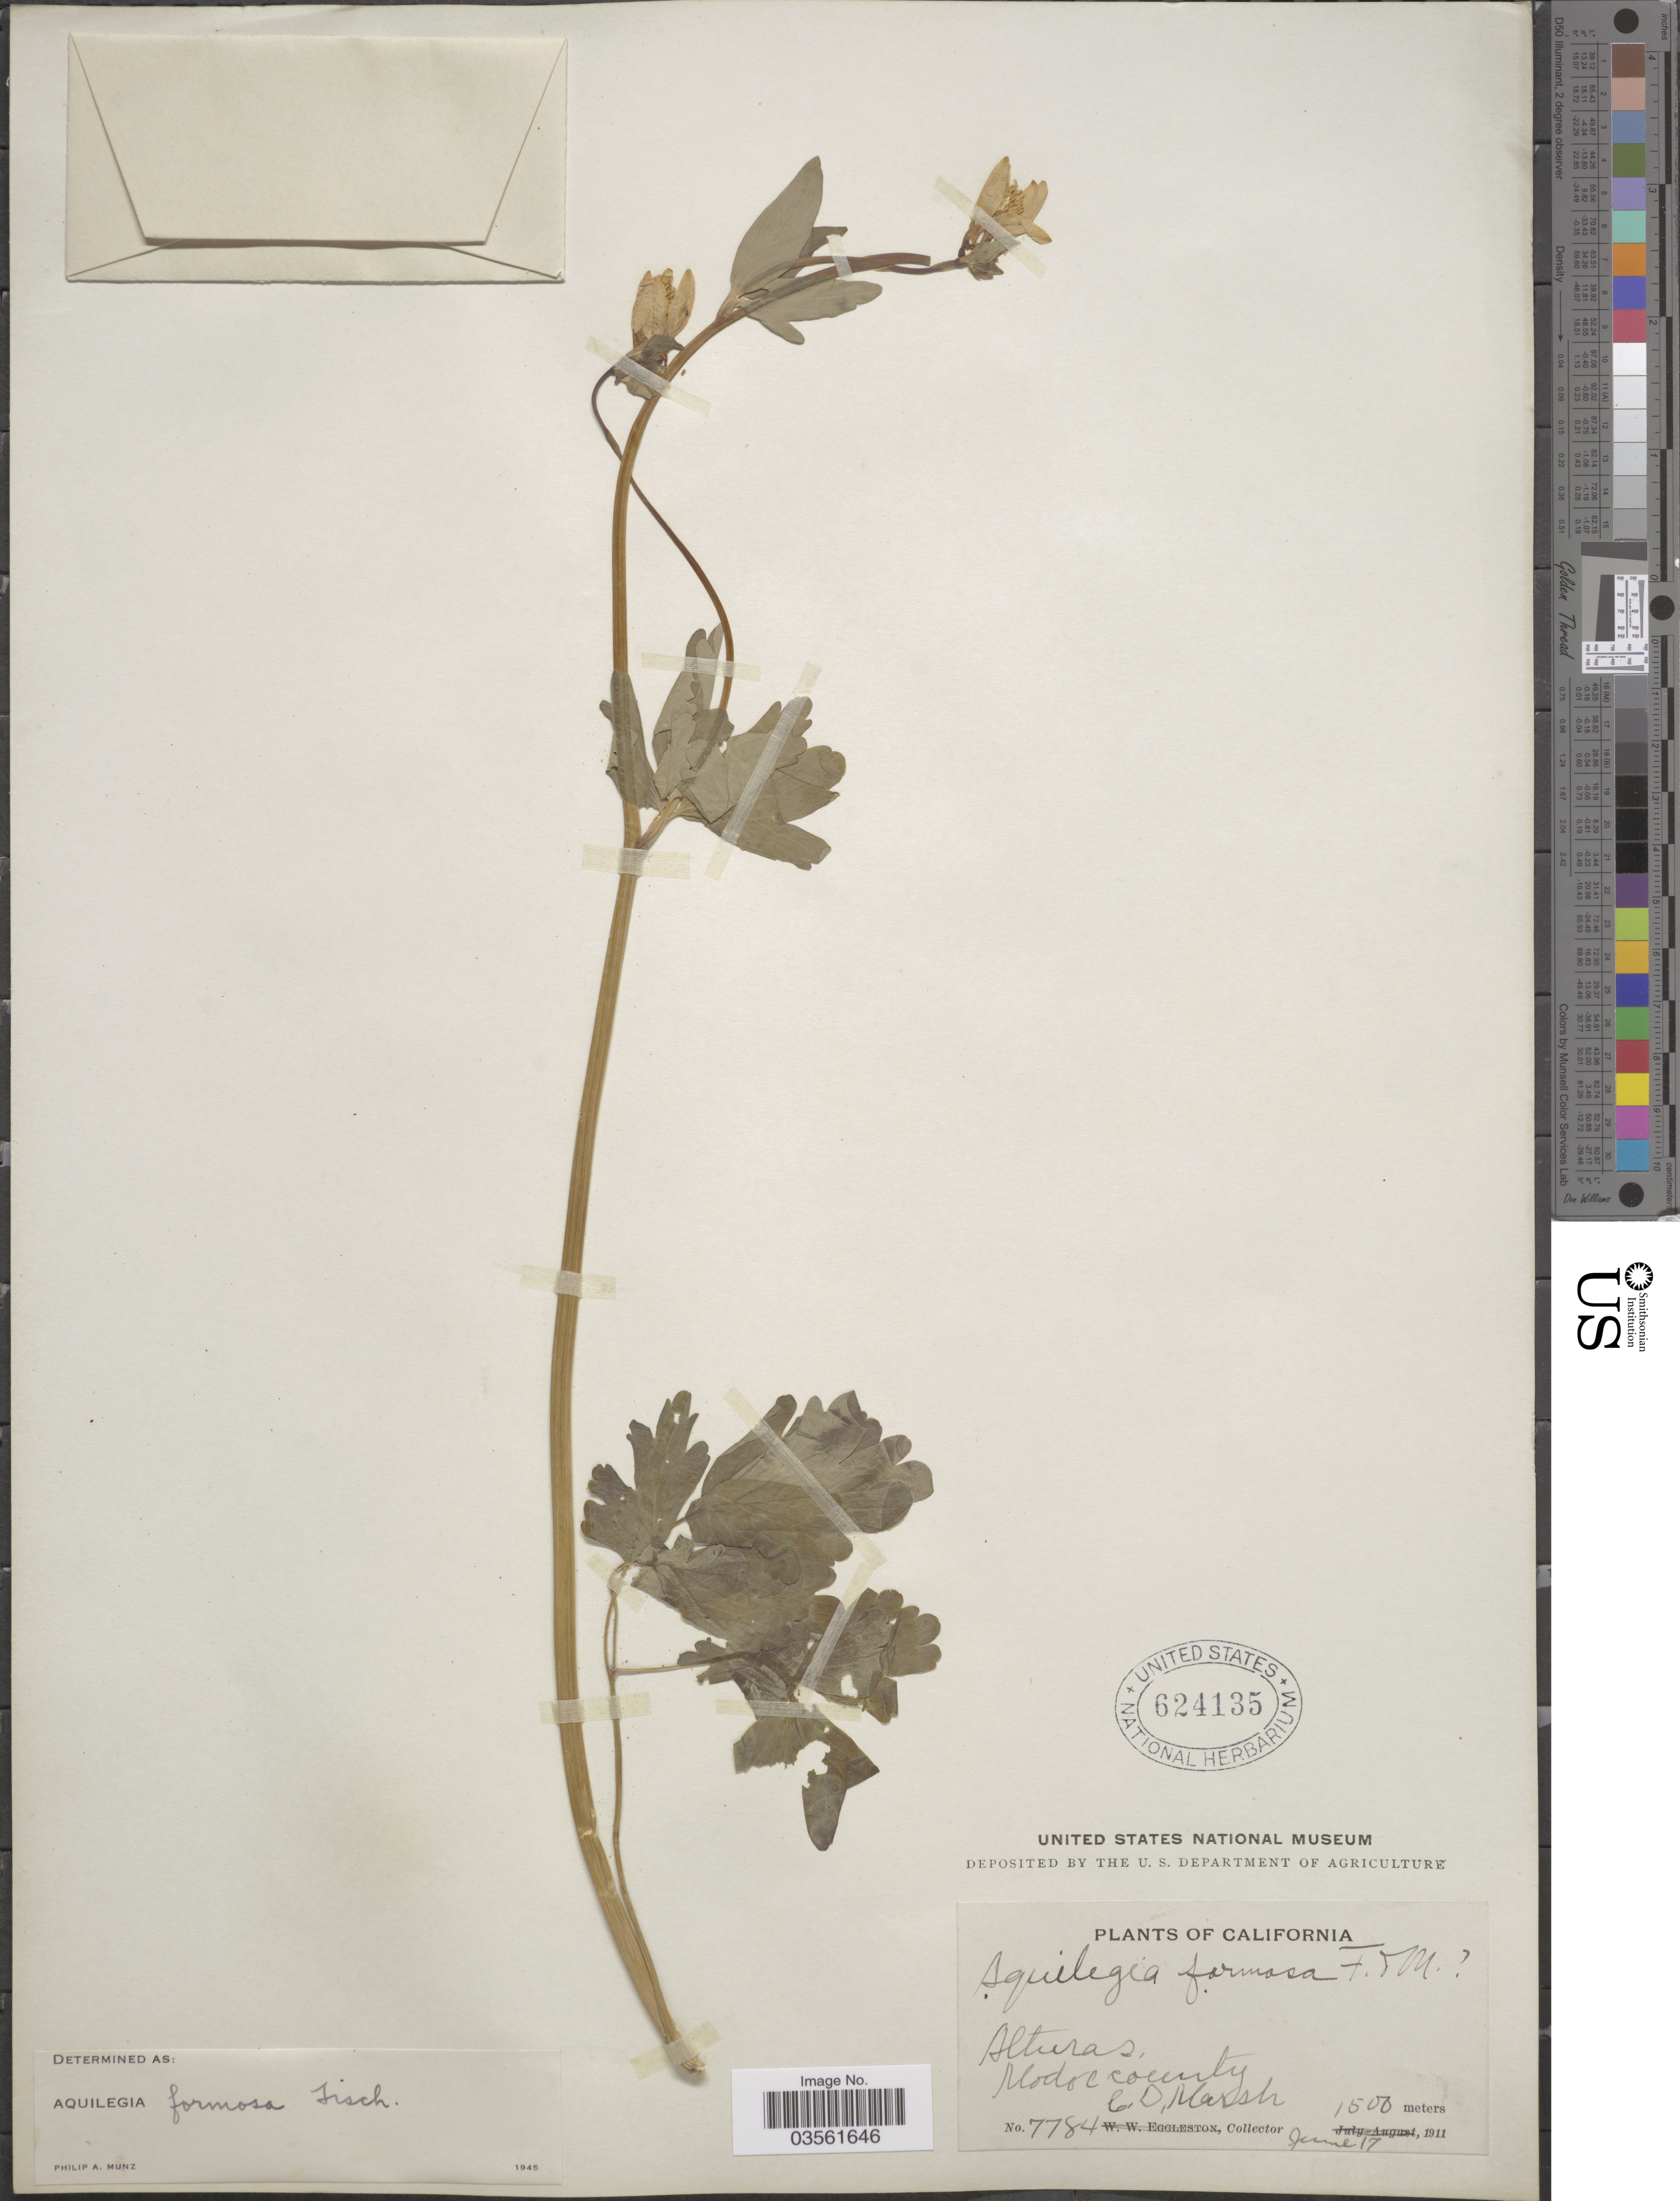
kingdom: Plantae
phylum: Tracheophyta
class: Magnoliopsida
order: Ranunculales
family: Ranunculaceae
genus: Aquilegia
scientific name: Aquilegia formosa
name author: Fisch. ex DC.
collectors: C. D. Marsh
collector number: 7784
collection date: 1911-06-17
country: United States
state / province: California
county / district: Modoc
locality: Alturas, Modoc county.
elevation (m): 1500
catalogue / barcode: US 624135